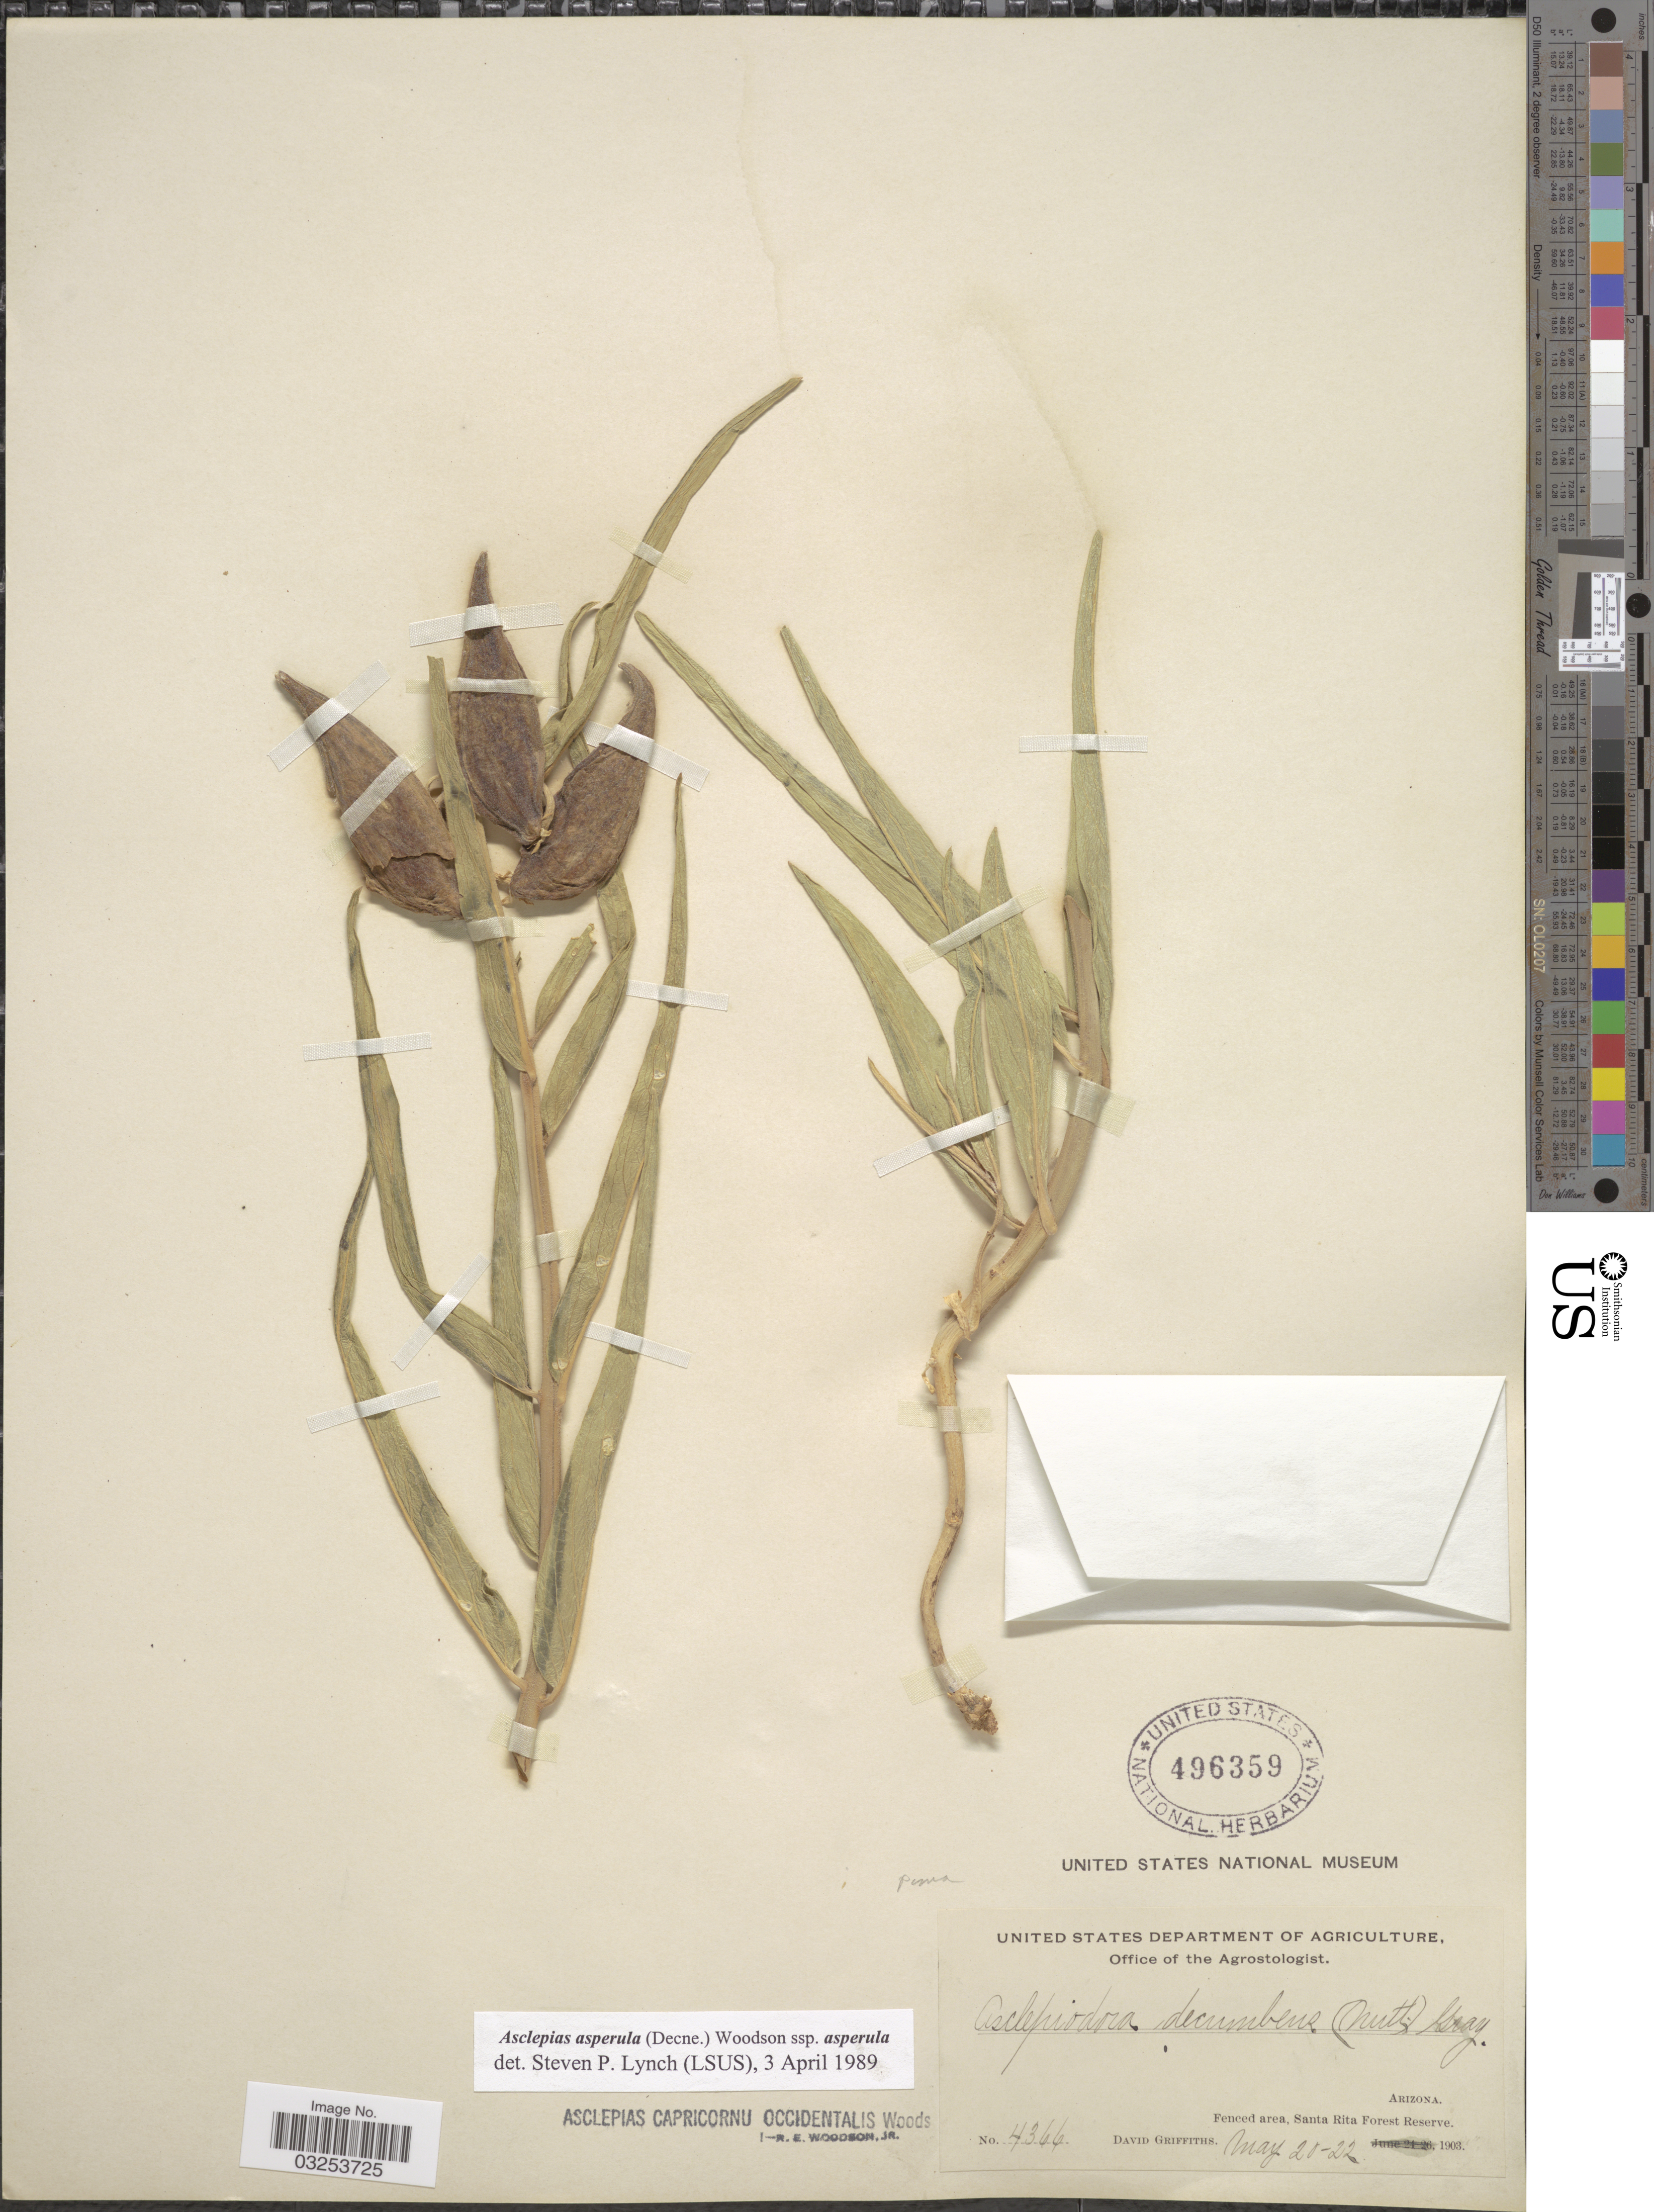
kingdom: Plantae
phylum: Tracheophyta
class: Magnoliopsida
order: Gentianales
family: Apocynaceae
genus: Asclepias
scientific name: Asclepias asperula subsp. asperula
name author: (Decne.) Woodson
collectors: D. Griffiths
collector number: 4366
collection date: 1903-05-20/1903-05-22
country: United States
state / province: Arizona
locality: Fenced area, Santa Rita Forest Reserve. Pima.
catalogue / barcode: US 496359